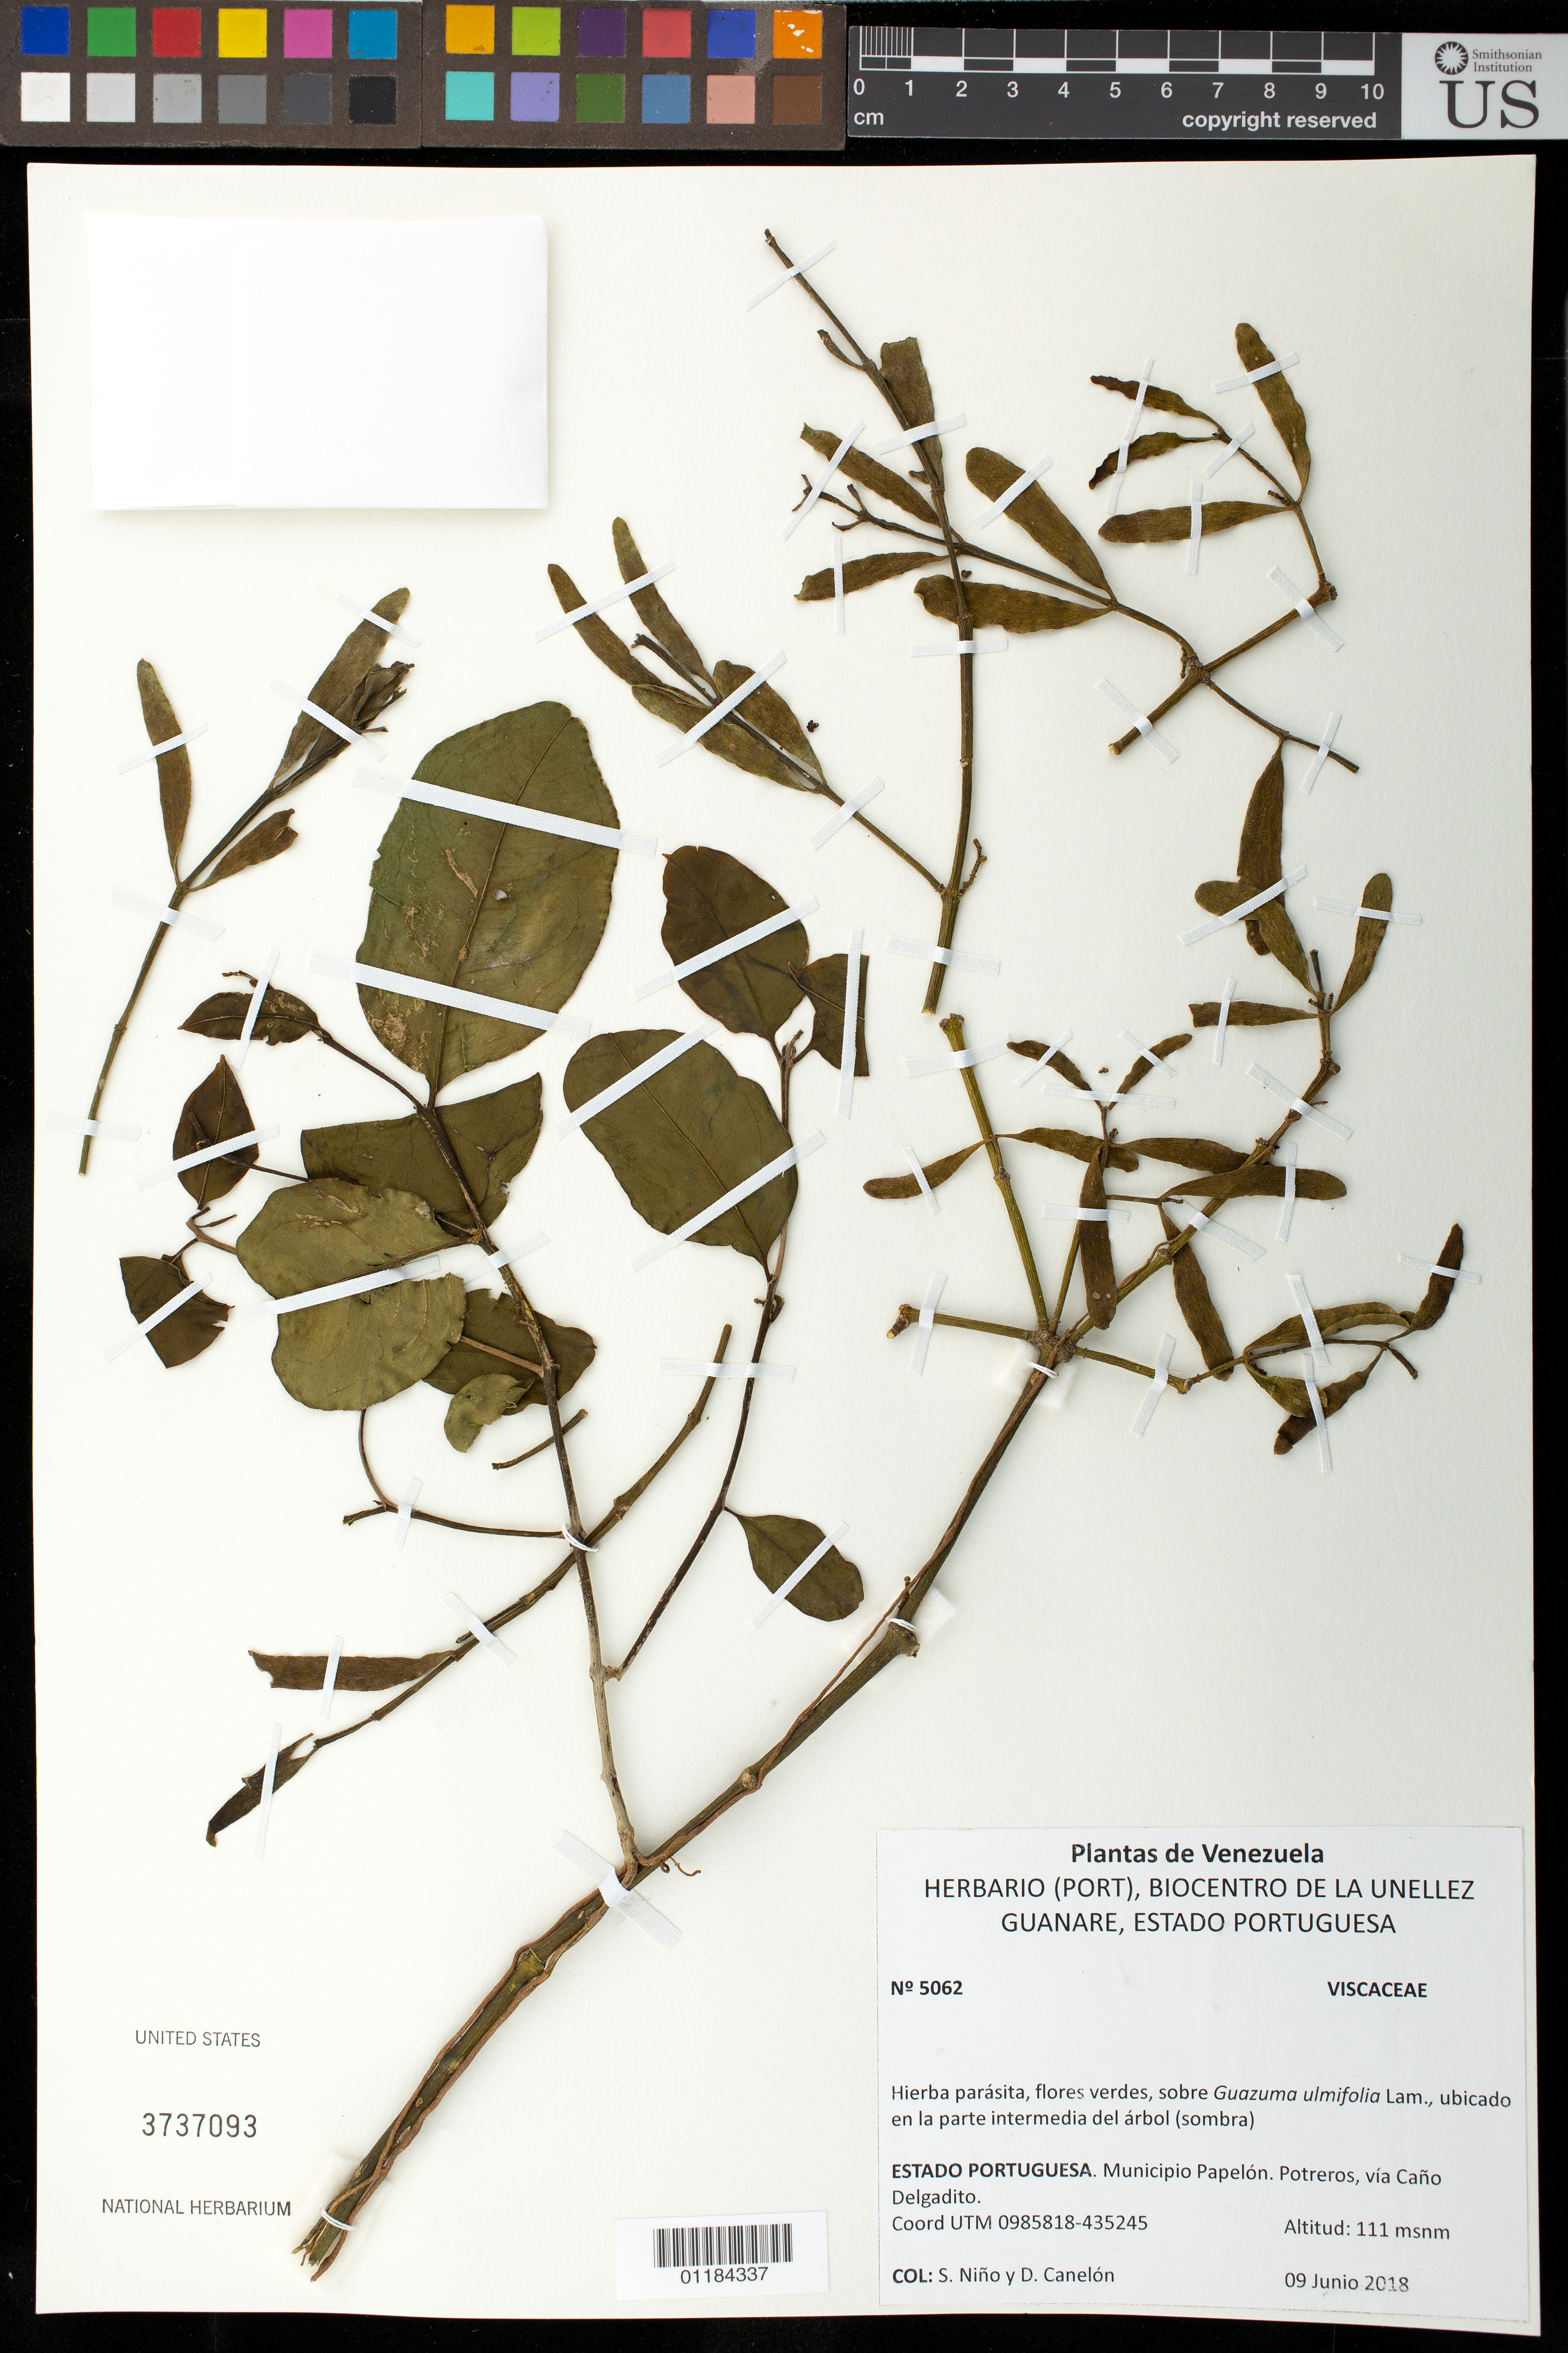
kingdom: Plantae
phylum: Tracheophyta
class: Magnoliopsida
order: Santalales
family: Viscaceae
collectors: S. M. Niño & D. Canelón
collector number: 5062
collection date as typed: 09 Junio 2018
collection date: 2018-06-09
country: Venezuela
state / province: Portuguesa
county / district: Papelon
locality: Potreros, via Cano Delgadito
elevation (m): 111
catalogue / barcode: US 3737093